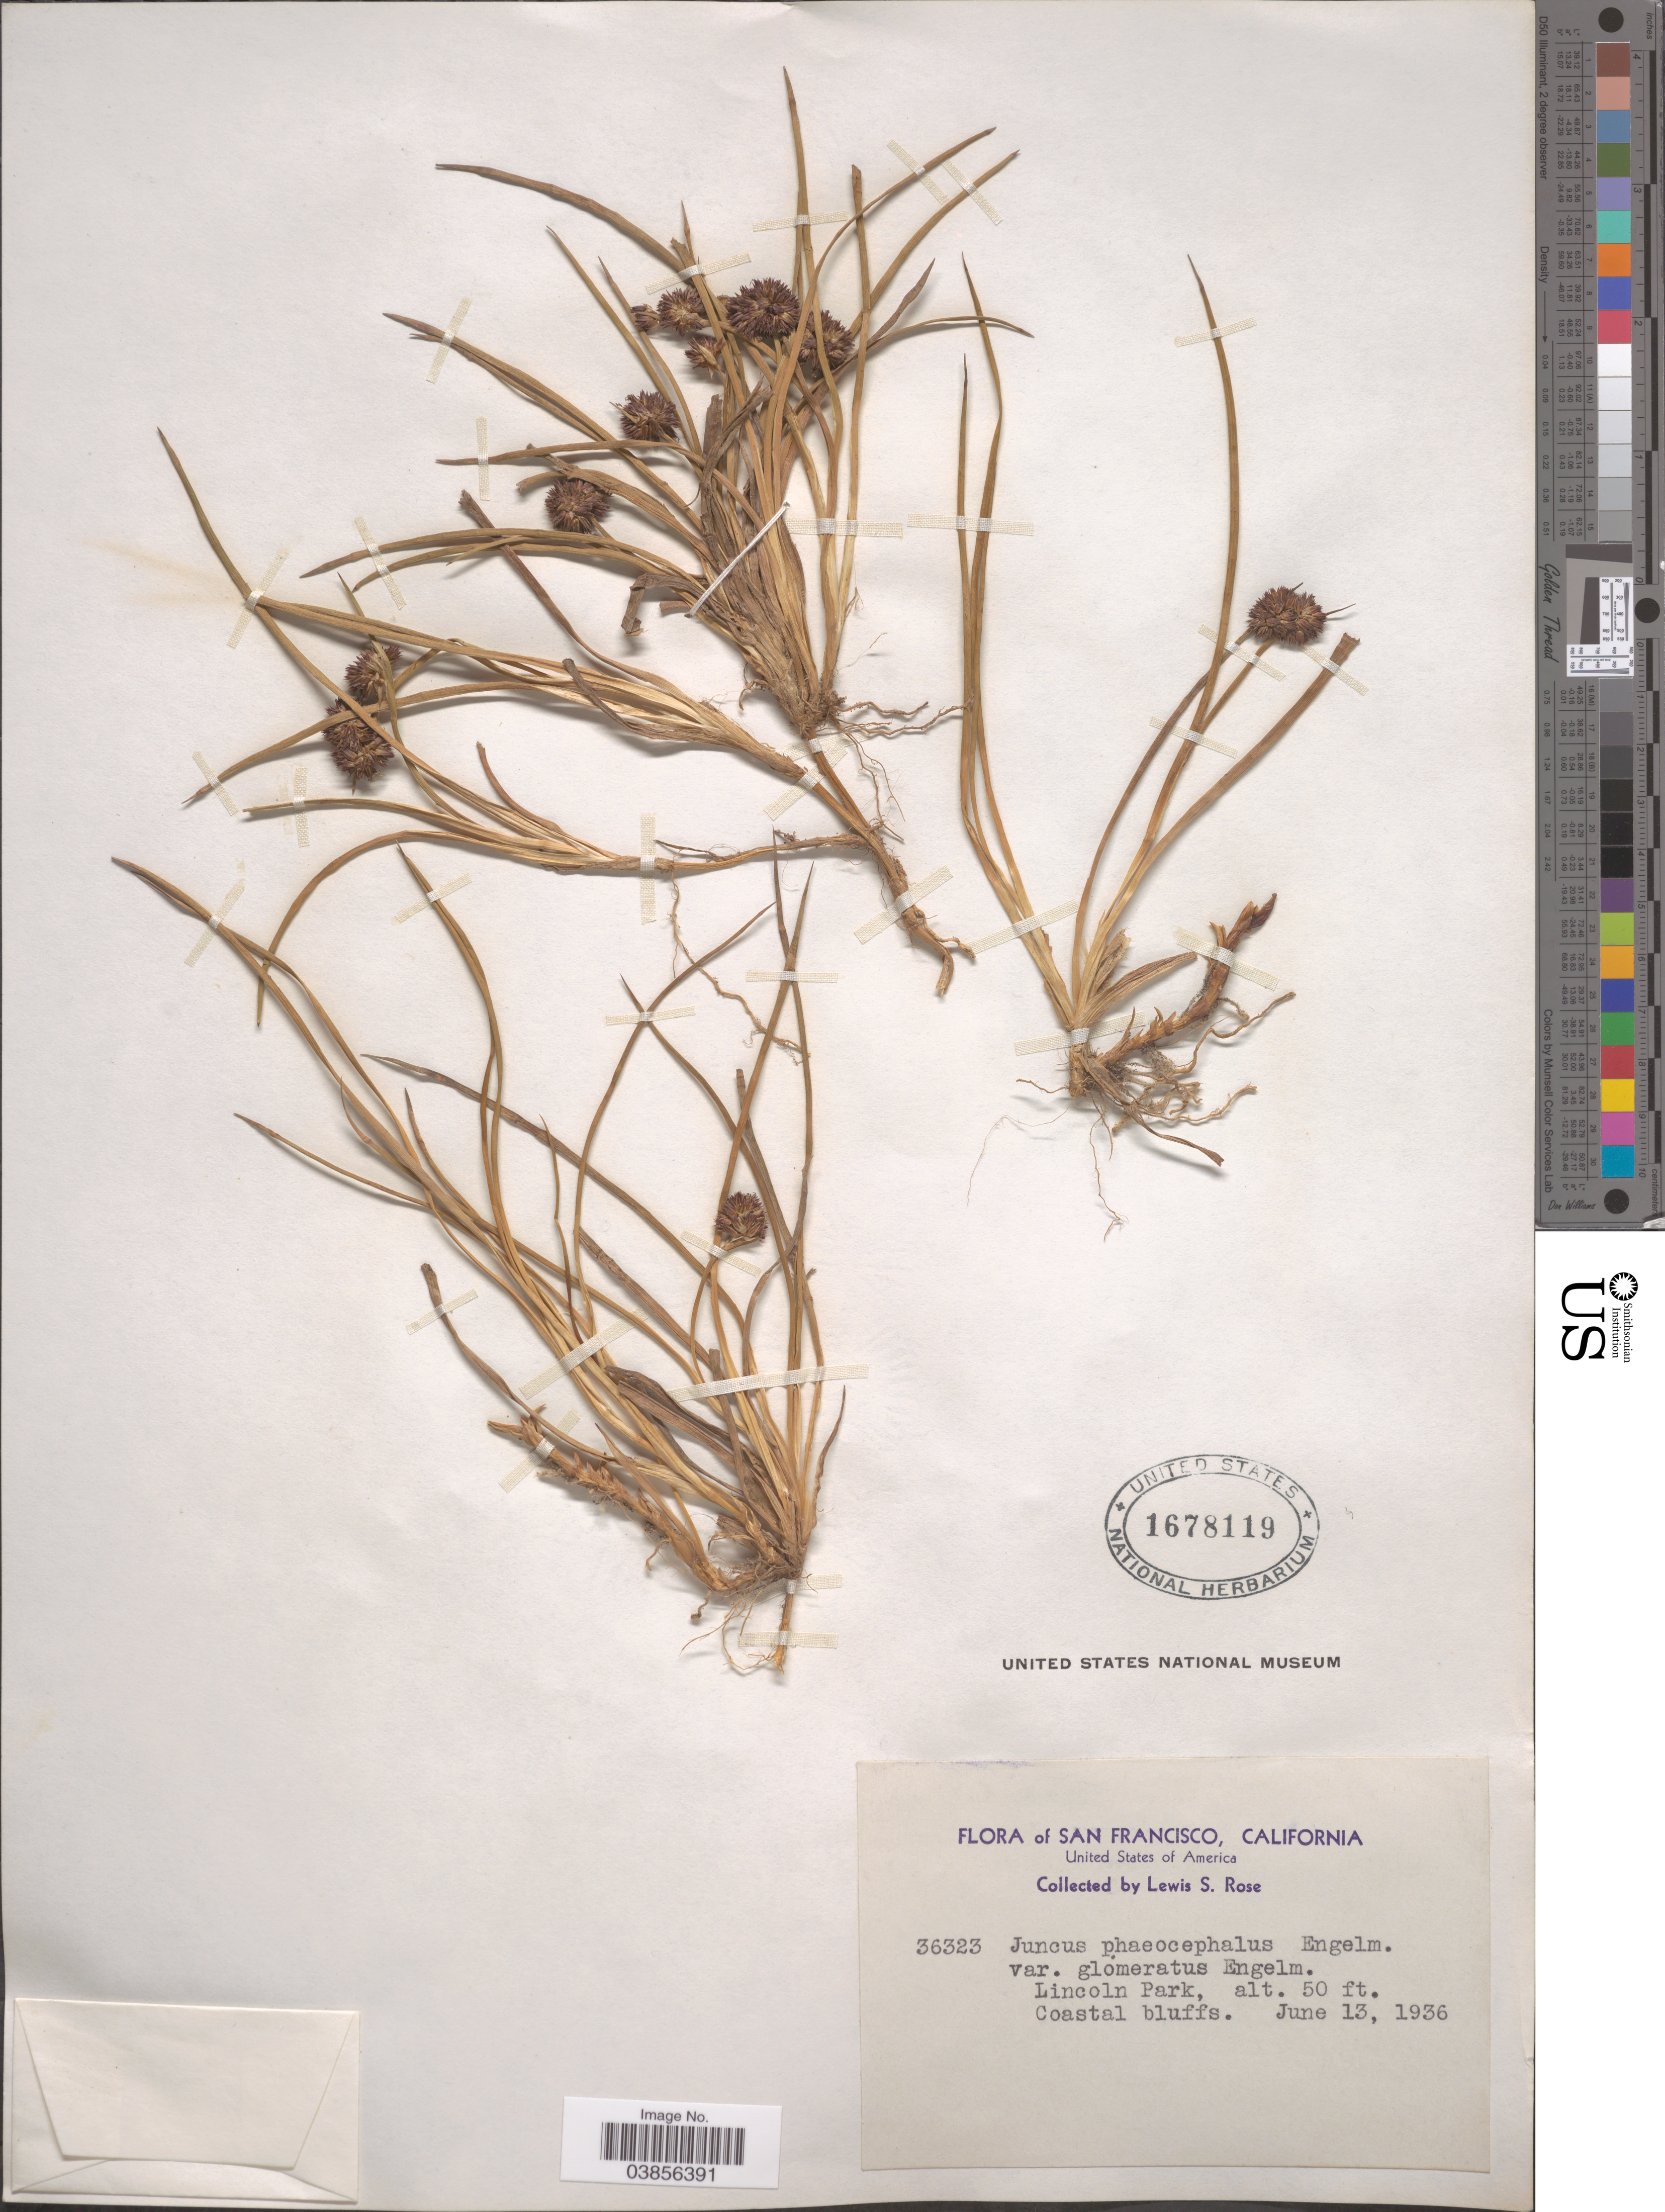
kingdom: Plantae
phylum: Tracheophyta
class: Liliopsida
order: Poales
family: Juncaceae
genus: Juncus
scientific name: Juncus phaeocephalus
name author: Engelm.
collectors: L. S. Rose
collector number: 36323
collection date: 1936-06-13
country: United States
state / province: California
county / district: San Francisco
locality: San Francisco. Lincoln Park.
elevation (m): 15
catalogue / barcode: US 1678119